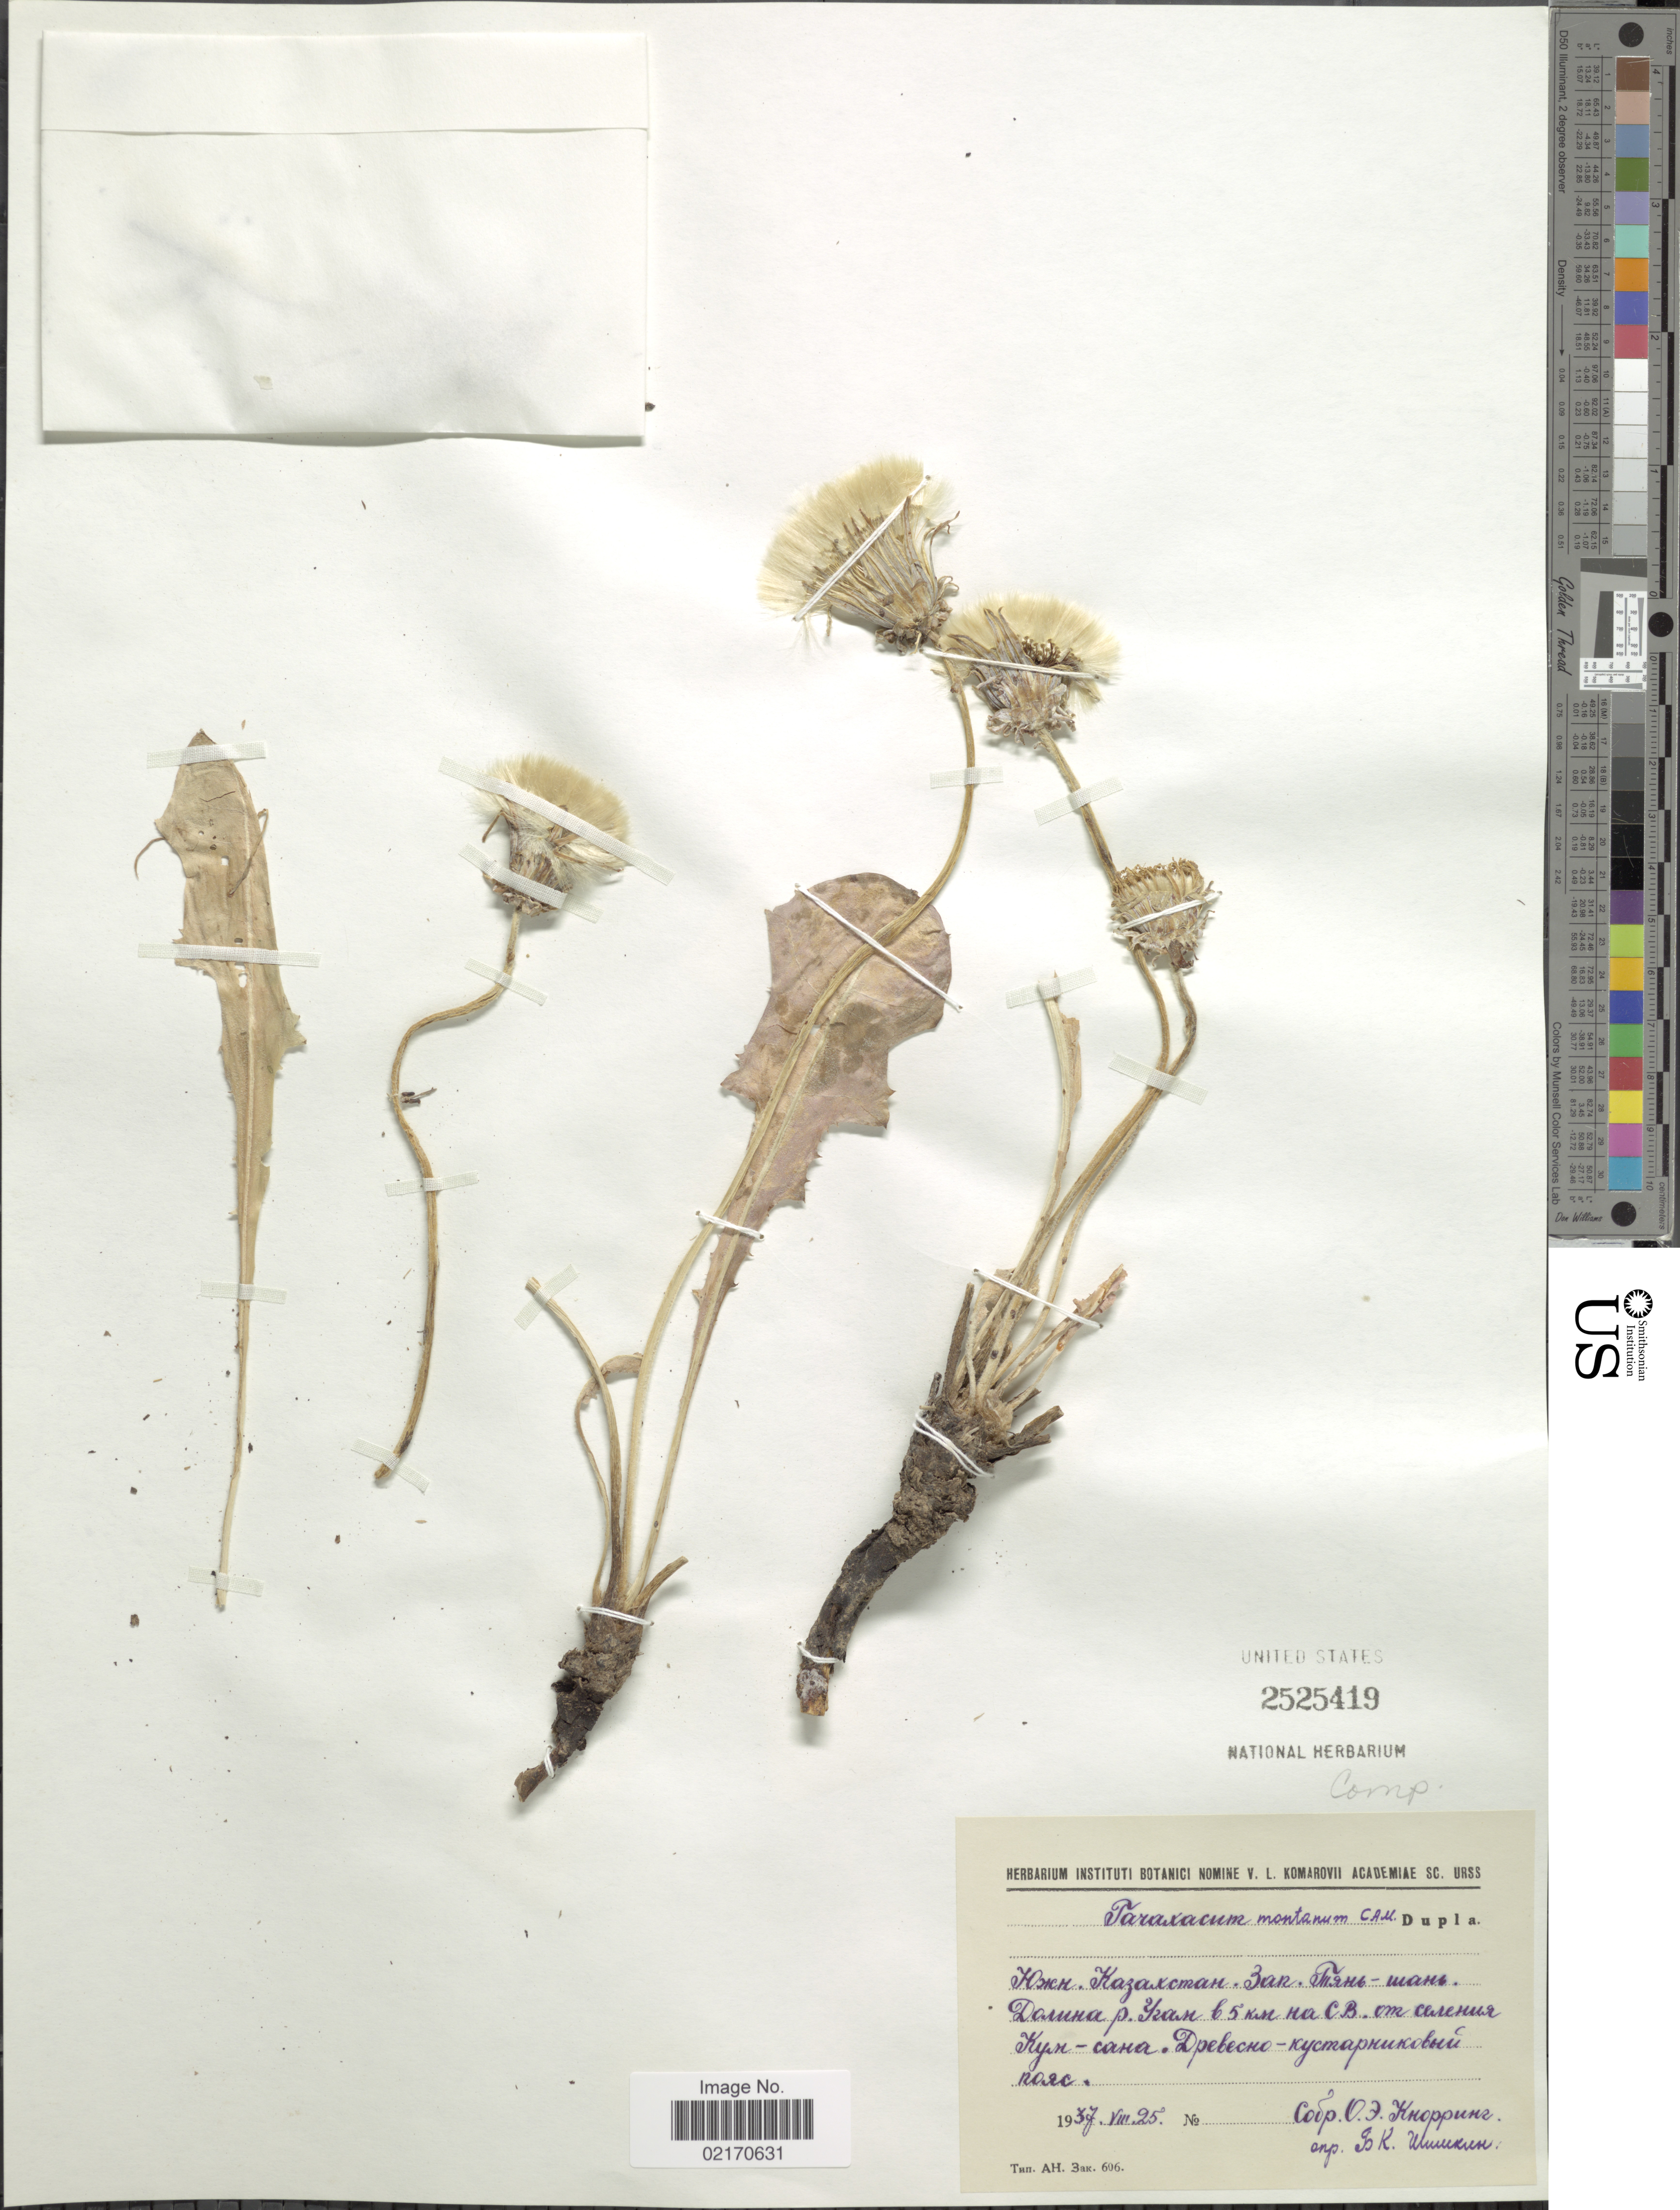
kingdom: Plantae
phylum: Tracheophyta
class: Magnoliopsida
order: Asterales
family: Asteraceae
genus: Taraxacum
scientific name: Taraxacum sonchoides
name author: (D. Don) Sch. Bip.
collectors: O. Knorring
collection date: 1937-08-25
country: Kazakhstan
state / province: South Kazakhstan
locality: Valley of river Ugam, 5 km NE from village Kun-Sana.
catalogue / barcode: US 2525419